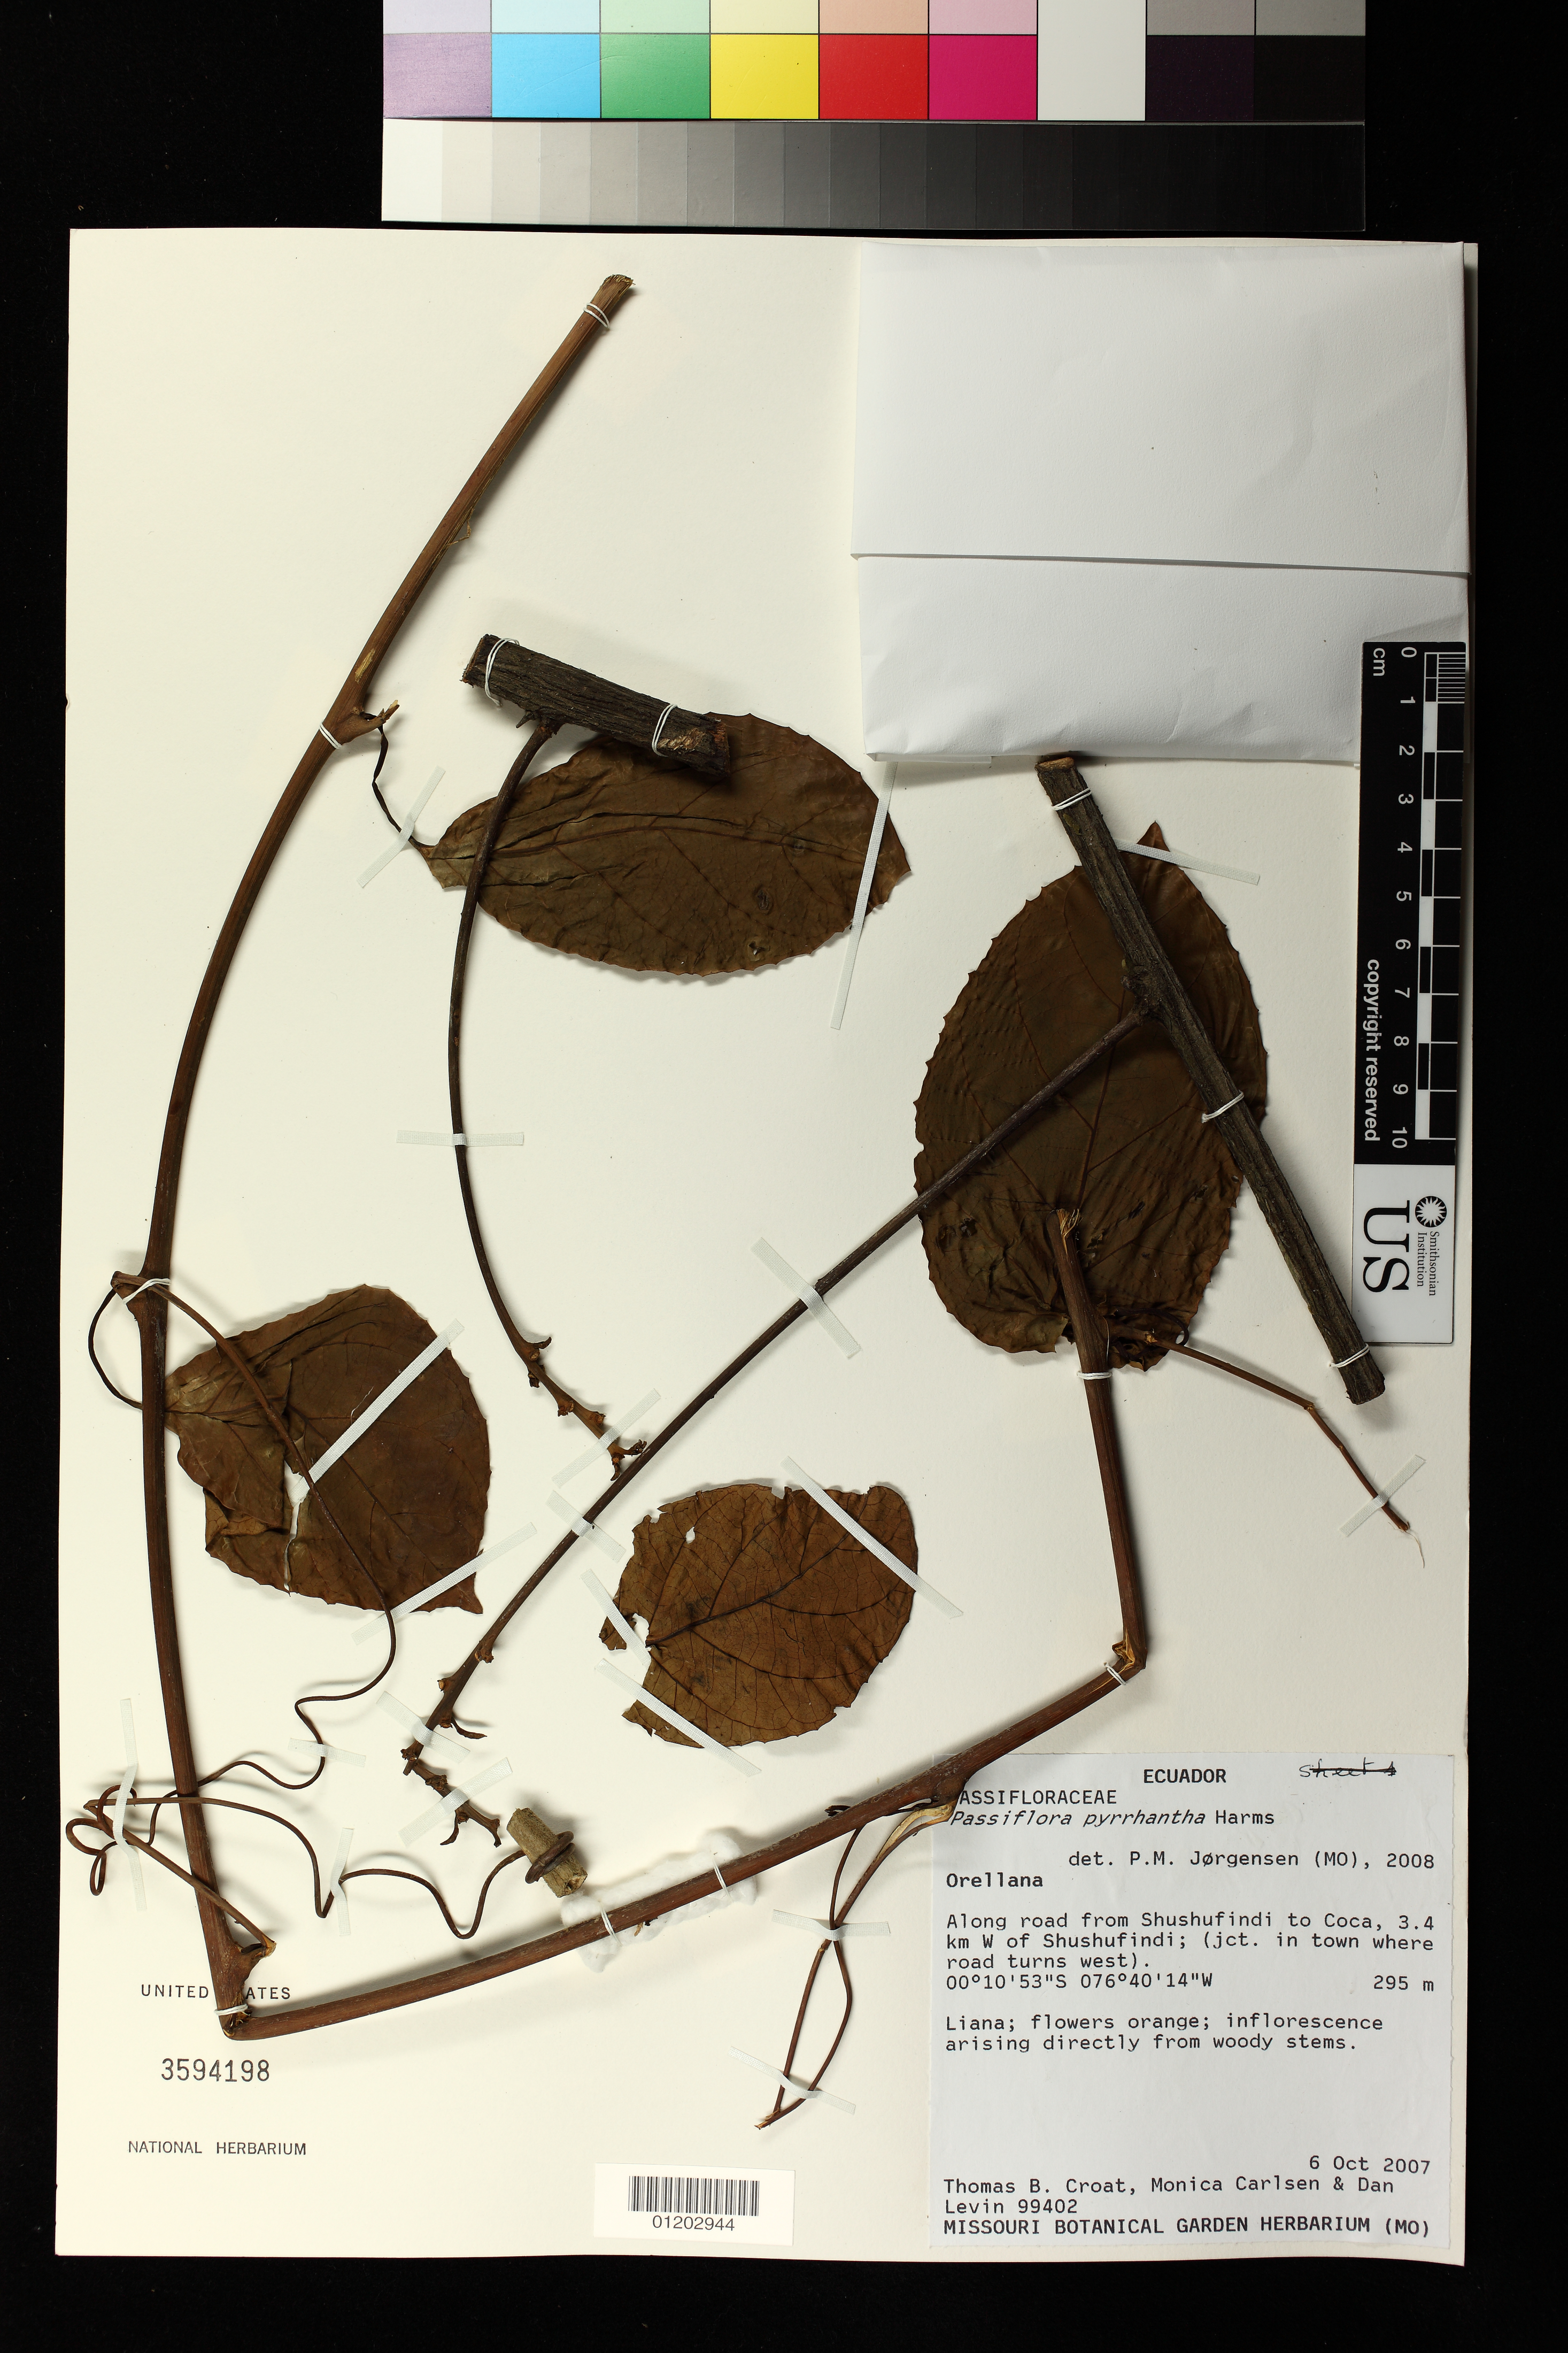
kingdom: Plantae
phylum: Tracheophyta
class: Magnoliopsida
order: Malpighiales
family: Passifloraceae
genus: Passiflora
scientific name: Passiflora pyrrhantha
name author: Harms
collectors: T. B. Croat, M. M. Carlsen & D. Levin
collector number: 99402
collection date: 2007-10-06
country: Ecuador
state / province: Orellana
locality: Along road from Shushufindi to Coca, 3.4 km W of Shushufindi; (jct. in town where road turns west).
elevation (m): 295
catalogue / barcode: US 3594198